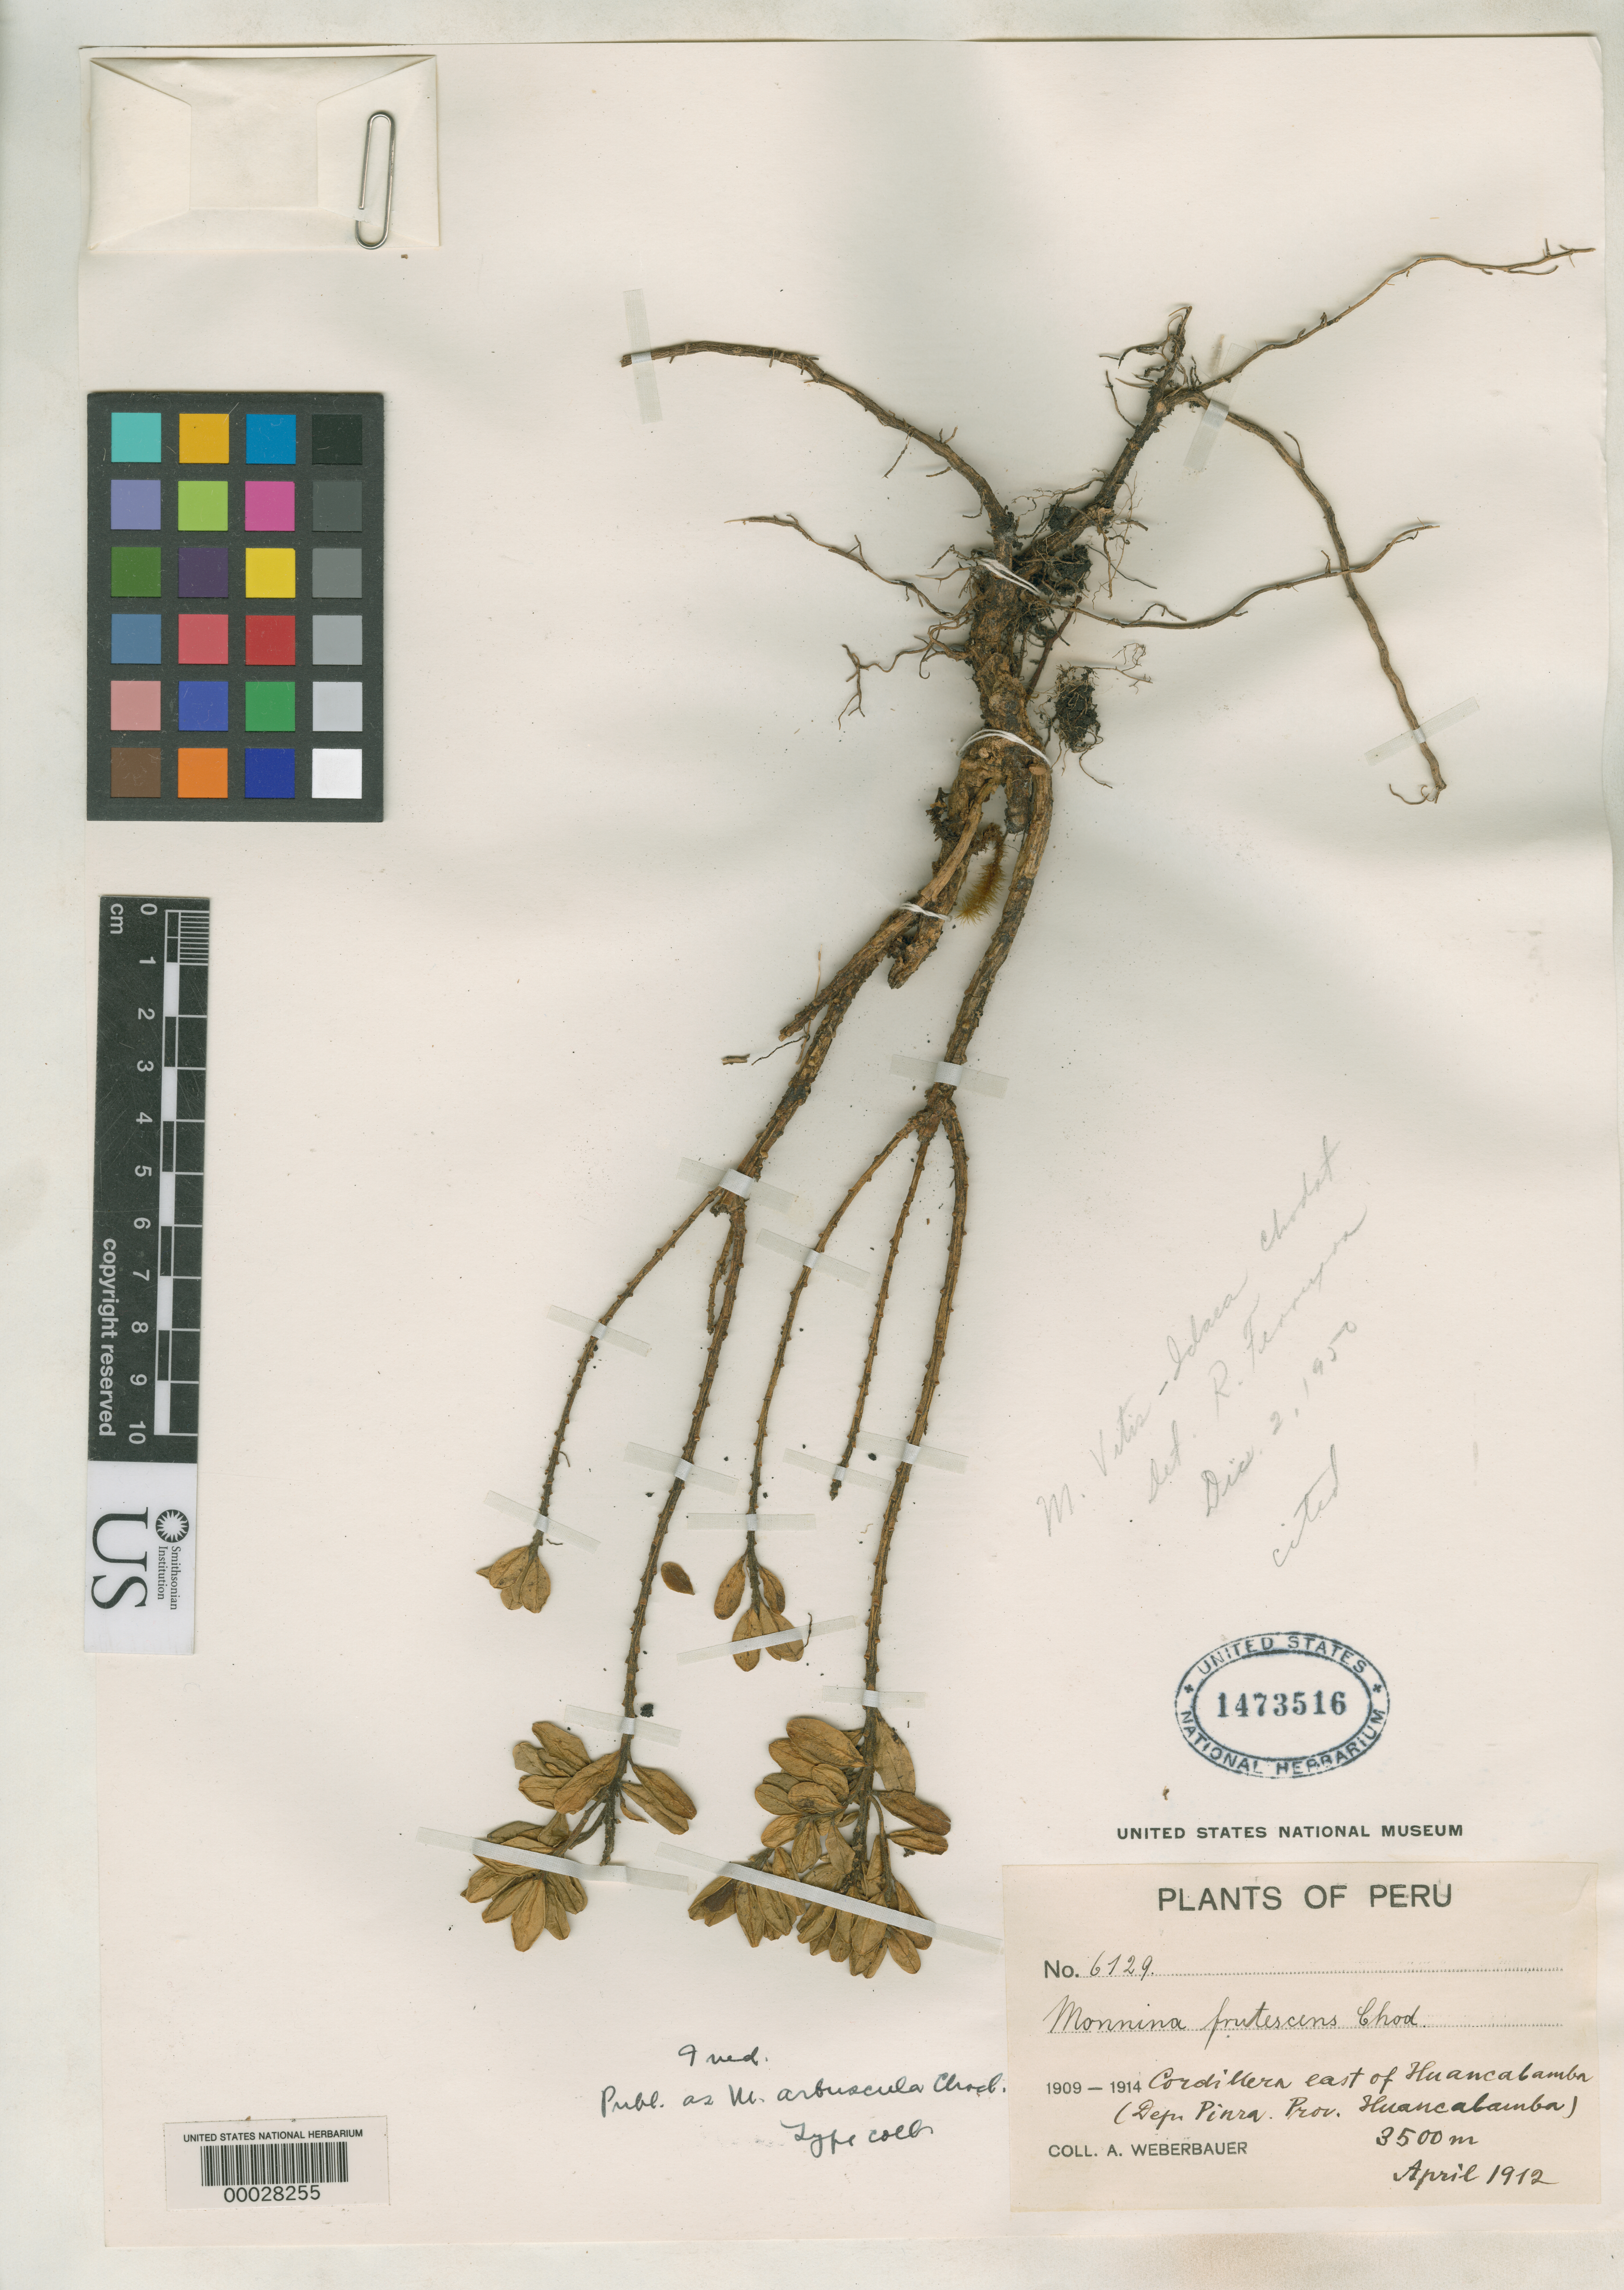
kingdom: Plantae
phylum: Tracheophyta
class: Magnoliopsida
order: Fabales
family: Polygalaceae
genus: Monnina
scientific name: Monnina arbuscula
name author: Chodat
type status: Isolectotype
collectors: A. Weberbauer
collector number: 6129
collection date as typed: Apr 1912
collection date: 1912-04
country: Peru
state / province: Piura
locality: Cordillera E of Huancabamba (Dep. Piura, Prov. Huancabamba).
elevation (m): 3500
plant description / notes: Monnina arbuscula Chodat & M. vitis-idaea Chodat based on same type (and not mixture); neither name has priority, M. vitis-idaea accepted (Ferreyra 1946).; Also a type of Monnina vitis-idaea Chodat.; Monnina arbuscula Chodat & M. vitis-idaea Chodat based on same type (and not mixture); neither name has priority, M. vitis-idaea accepted (Ferreyra 1946).; Also a type of Monnina arbuscula Chodat.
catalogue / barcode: US 1473516